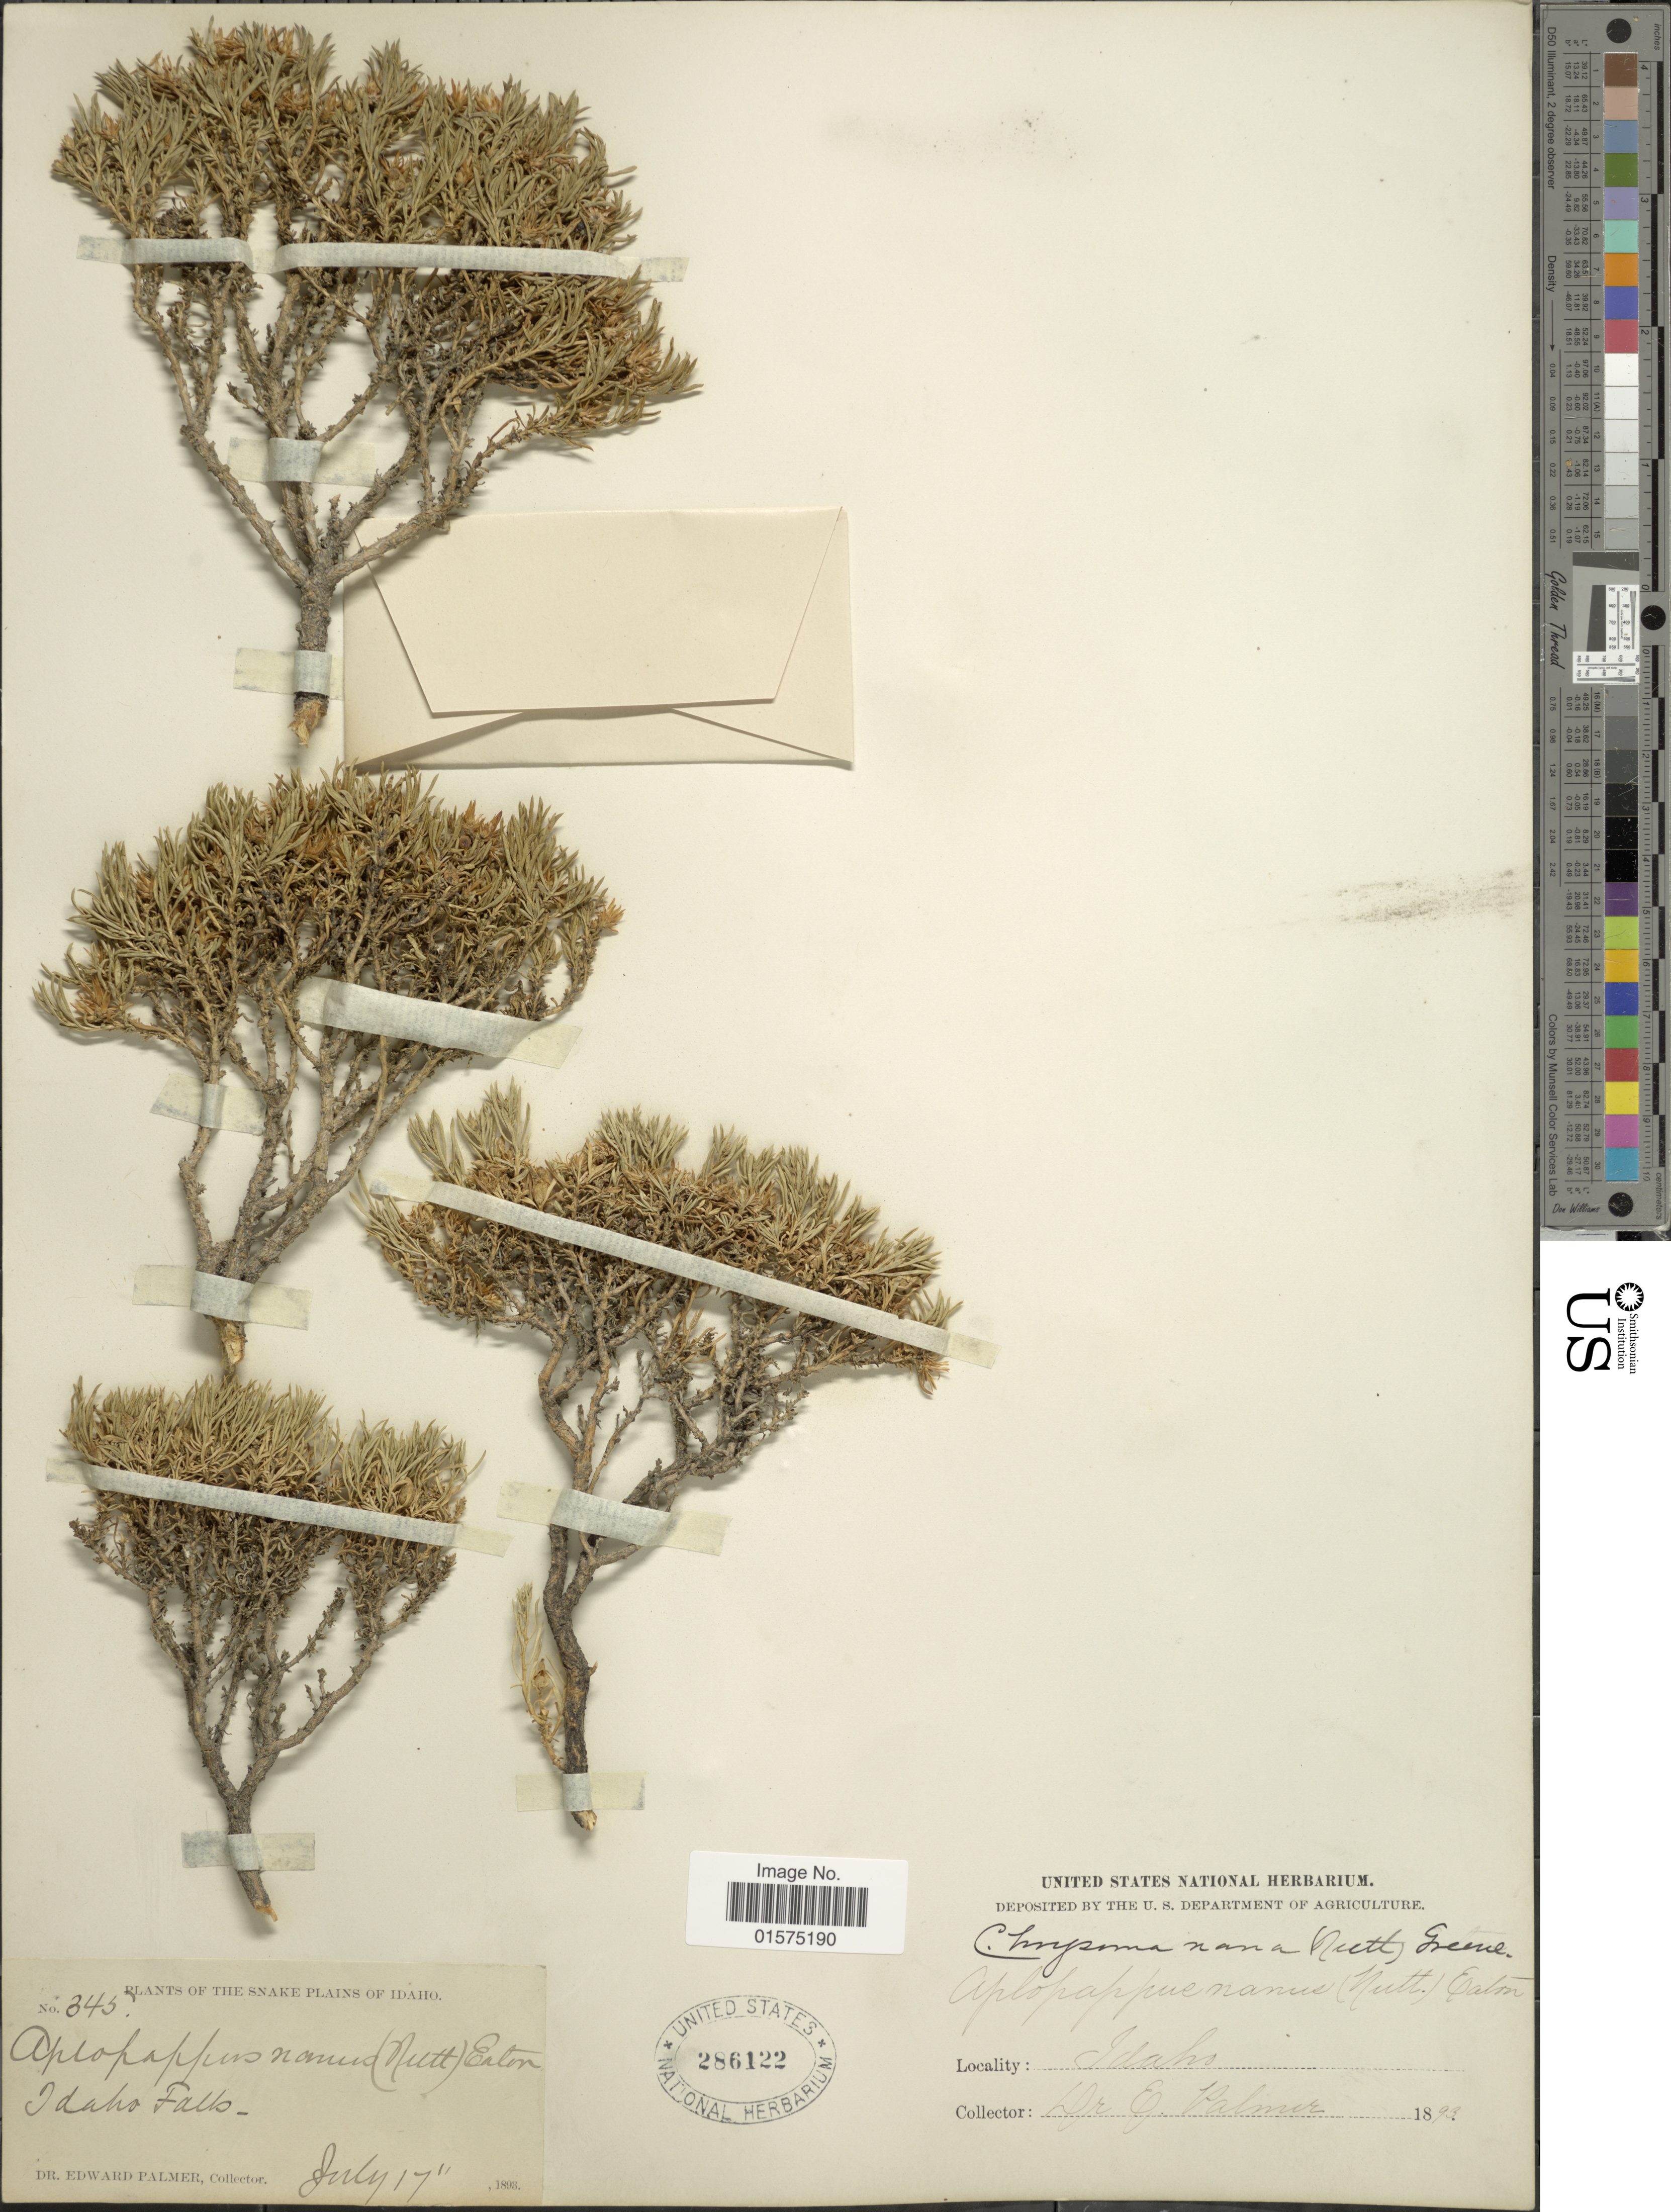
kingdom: Plantae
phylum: Tracheophyta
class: Magnoliopsida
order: Asterales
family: Asteraceae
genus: Ericameria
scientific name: Ericameria nana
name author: Nutt.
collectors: E. Palmer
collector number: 345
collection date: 1893-07-17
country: United States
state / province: Idaho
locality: Snake Plains of Idaho. Idaho Falls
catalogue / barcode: US 286122